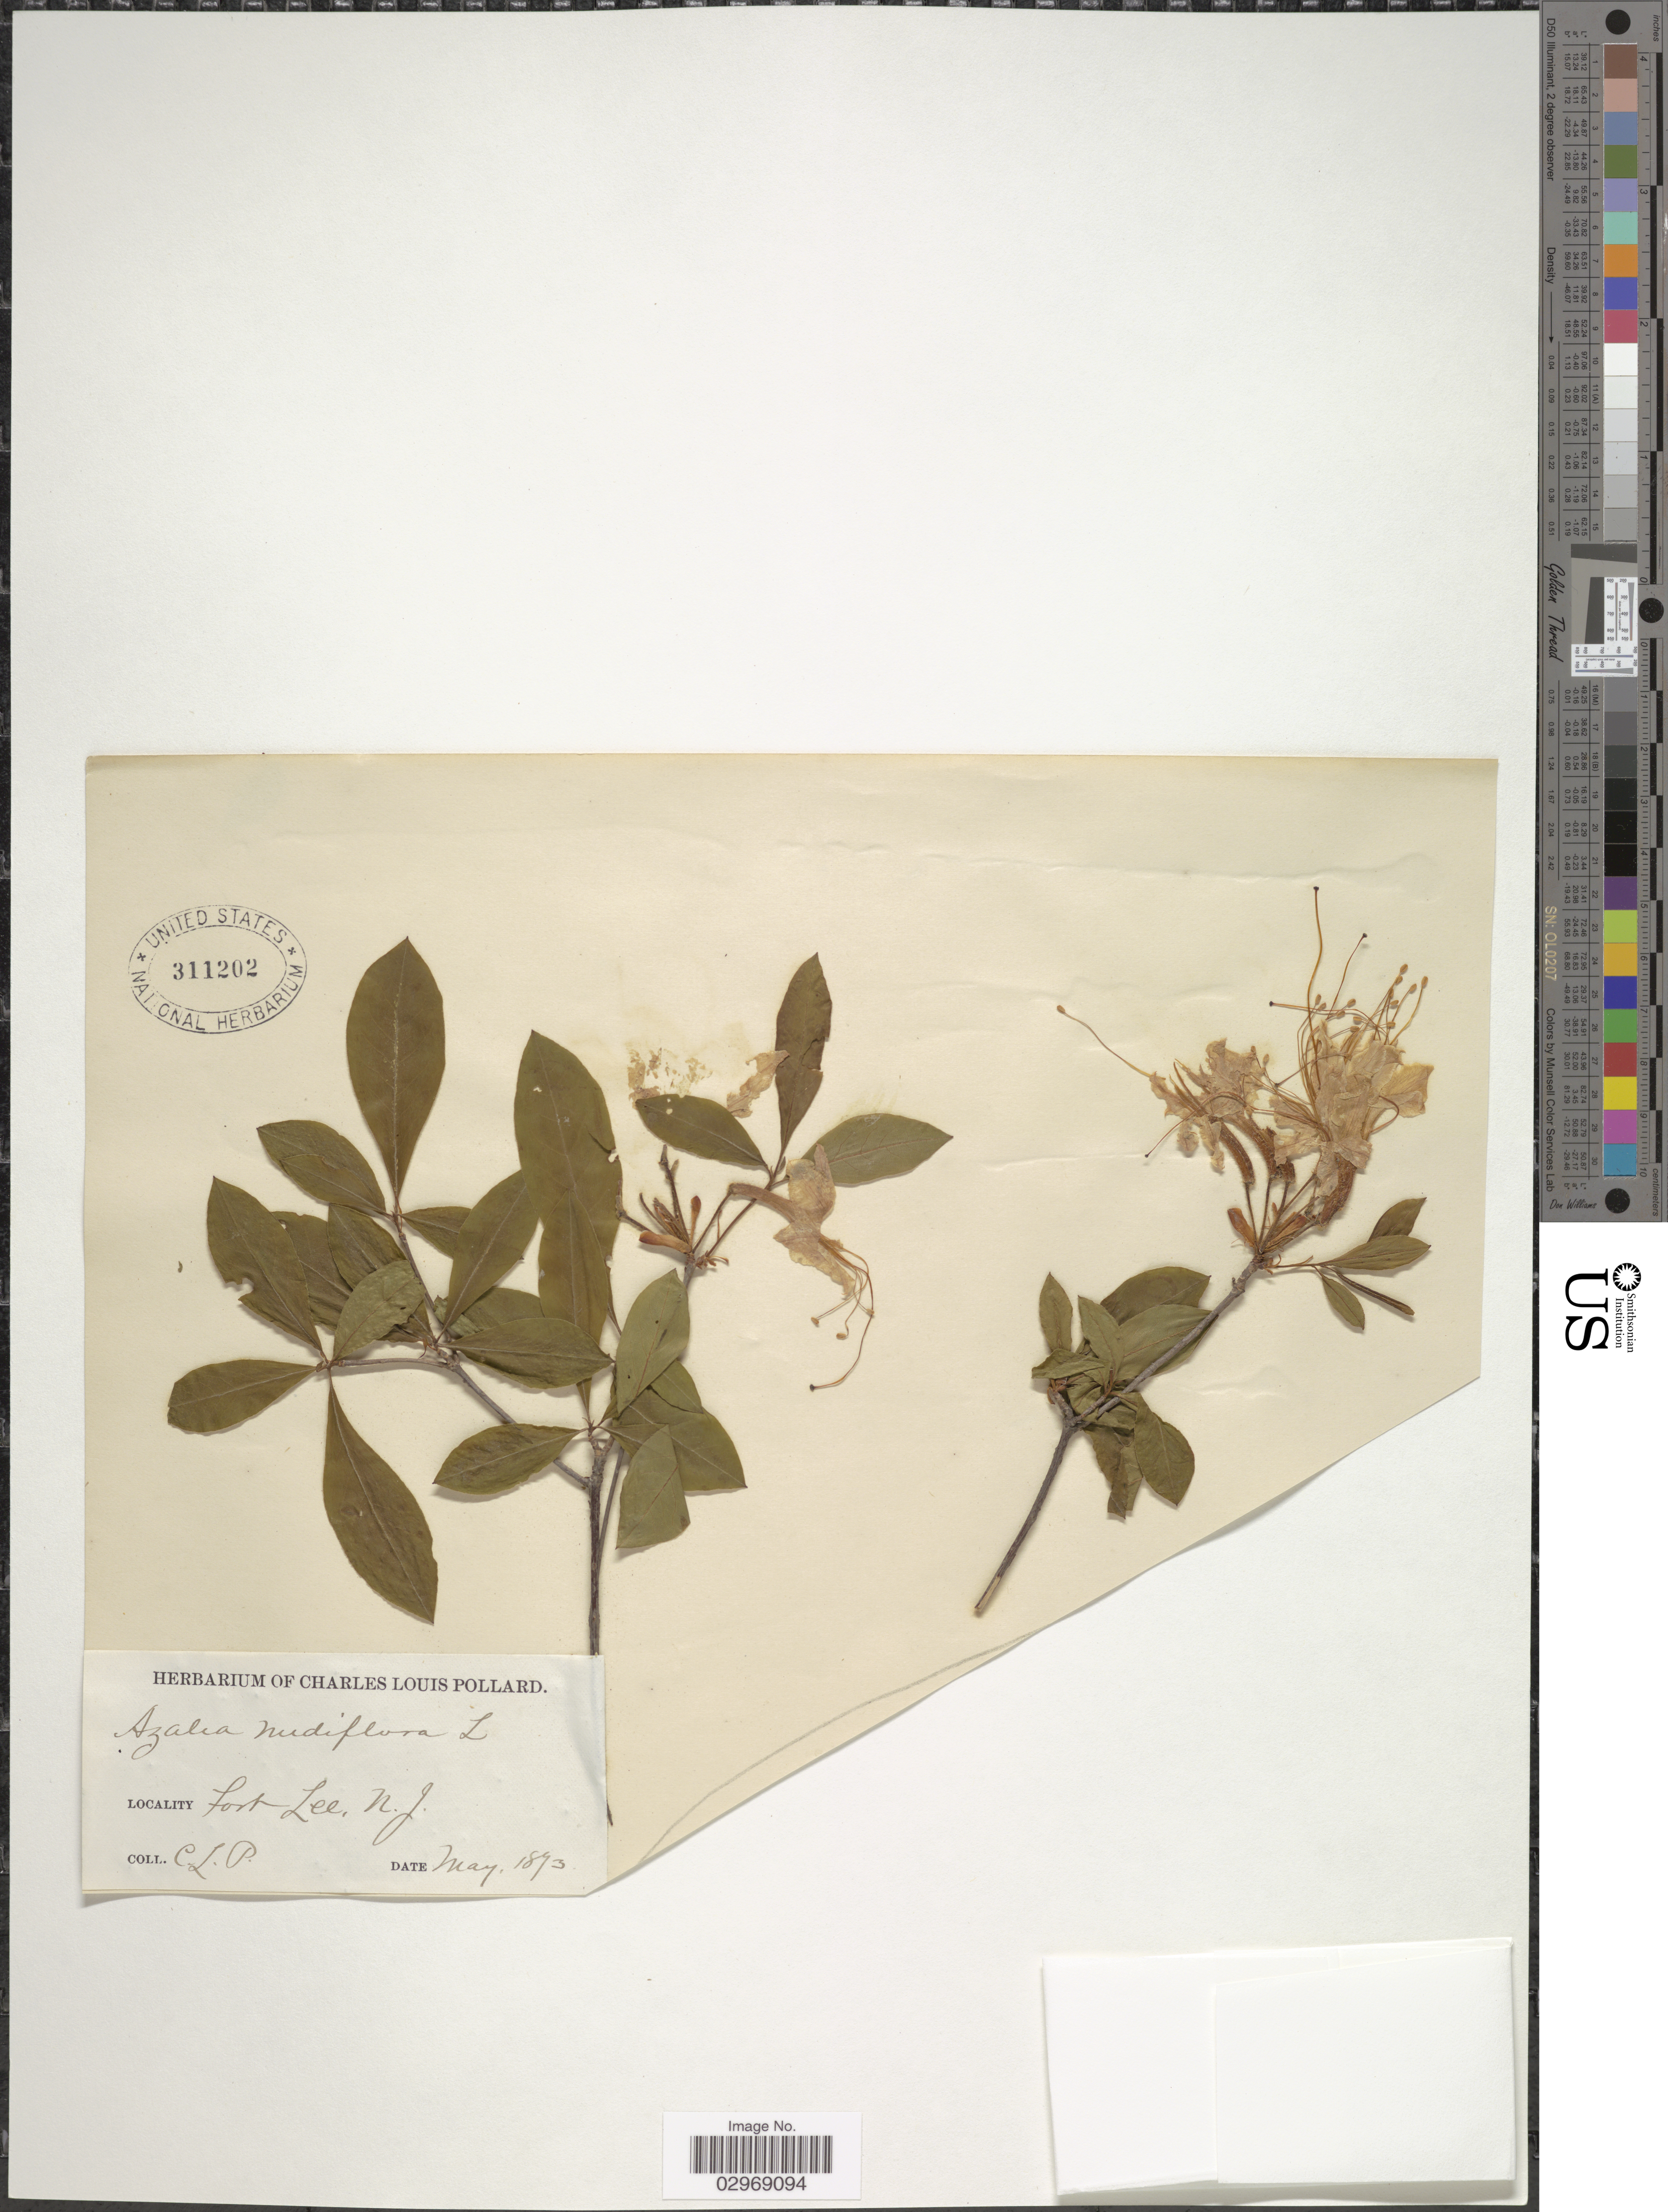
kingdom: Plantae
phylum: Tracheophyta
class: Magnoliopsida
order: Ericales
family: Ericaceae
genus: Rhododendron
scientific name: Rhododendron nudiflorum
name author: Torr.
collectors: C. L. Pollard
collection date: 1893-05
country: United States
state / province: New Jersey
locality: Fort Lee, N. J.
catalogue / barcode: US 311202